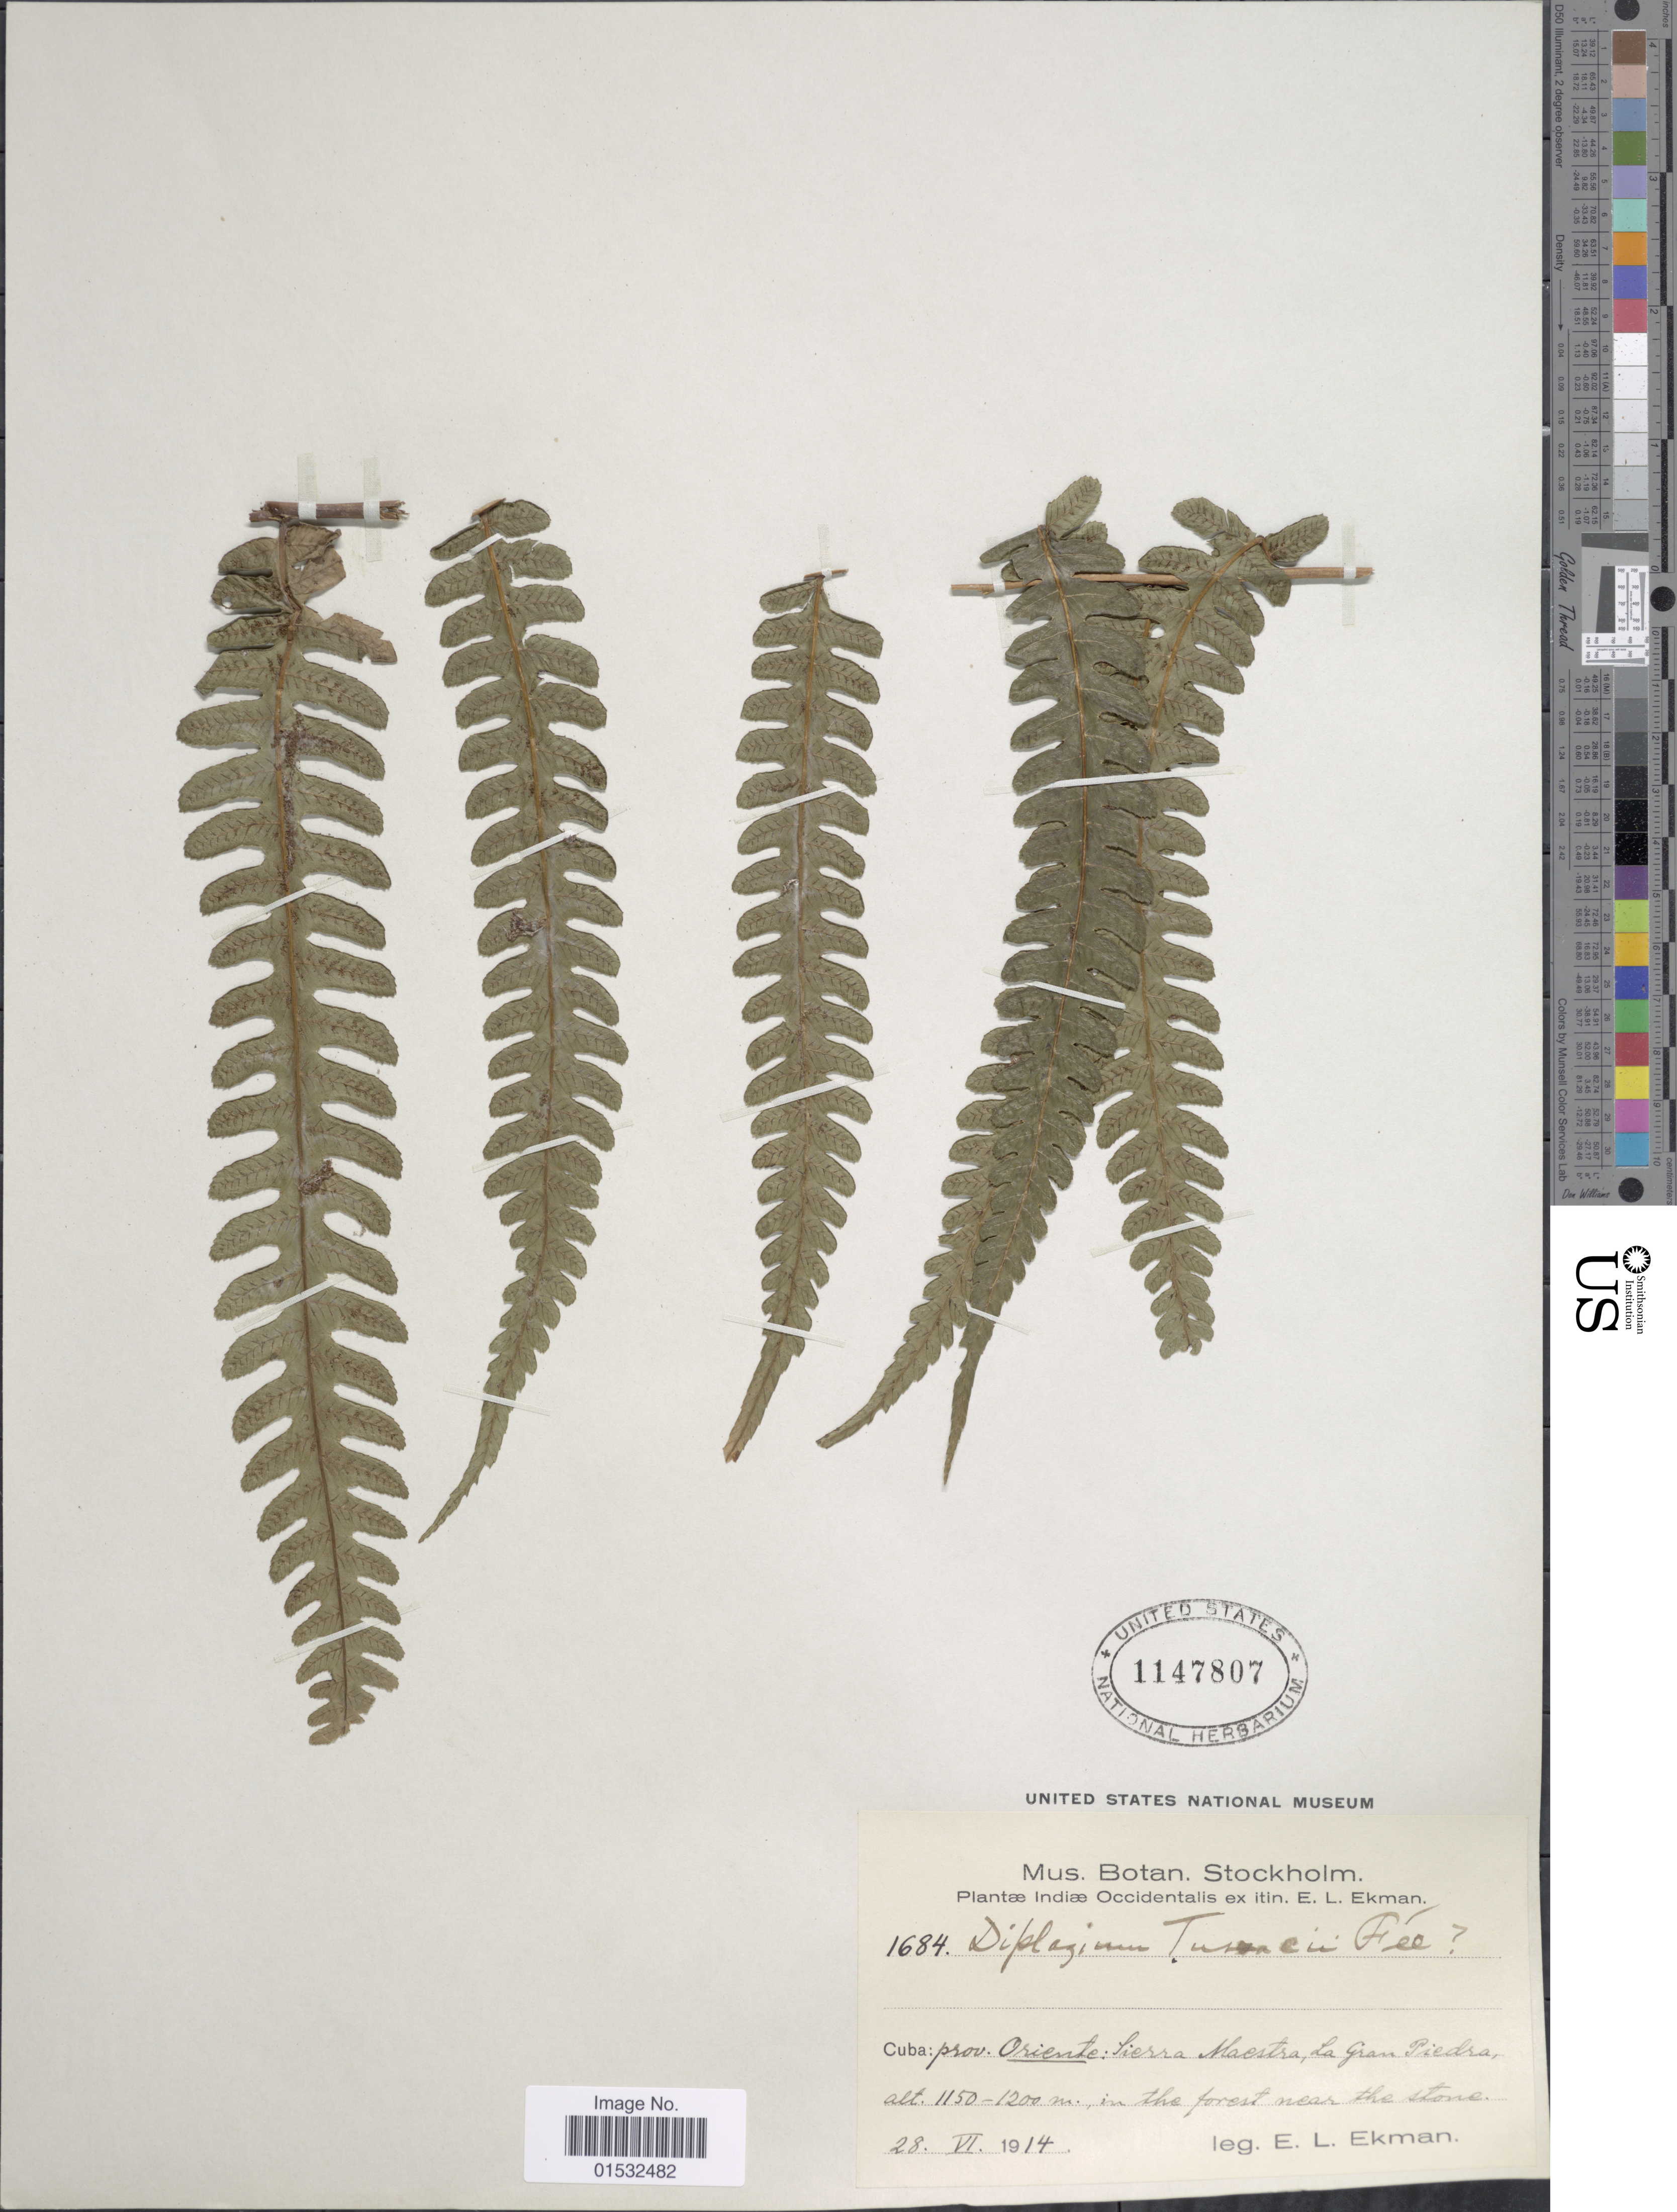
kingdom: Plantae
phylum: Tracheophyta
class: Polypodiopsida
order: Polypodiales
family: Athyriaceae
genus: Diplazium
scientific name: Diplazium tussacii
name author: Fée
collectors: E. L. Ekman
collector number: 1684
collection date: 1914-06-28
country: Cuba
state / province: Oriente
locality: Sierra Maestra, La Gran Piedra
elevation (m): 1150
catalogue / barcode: US 1147807